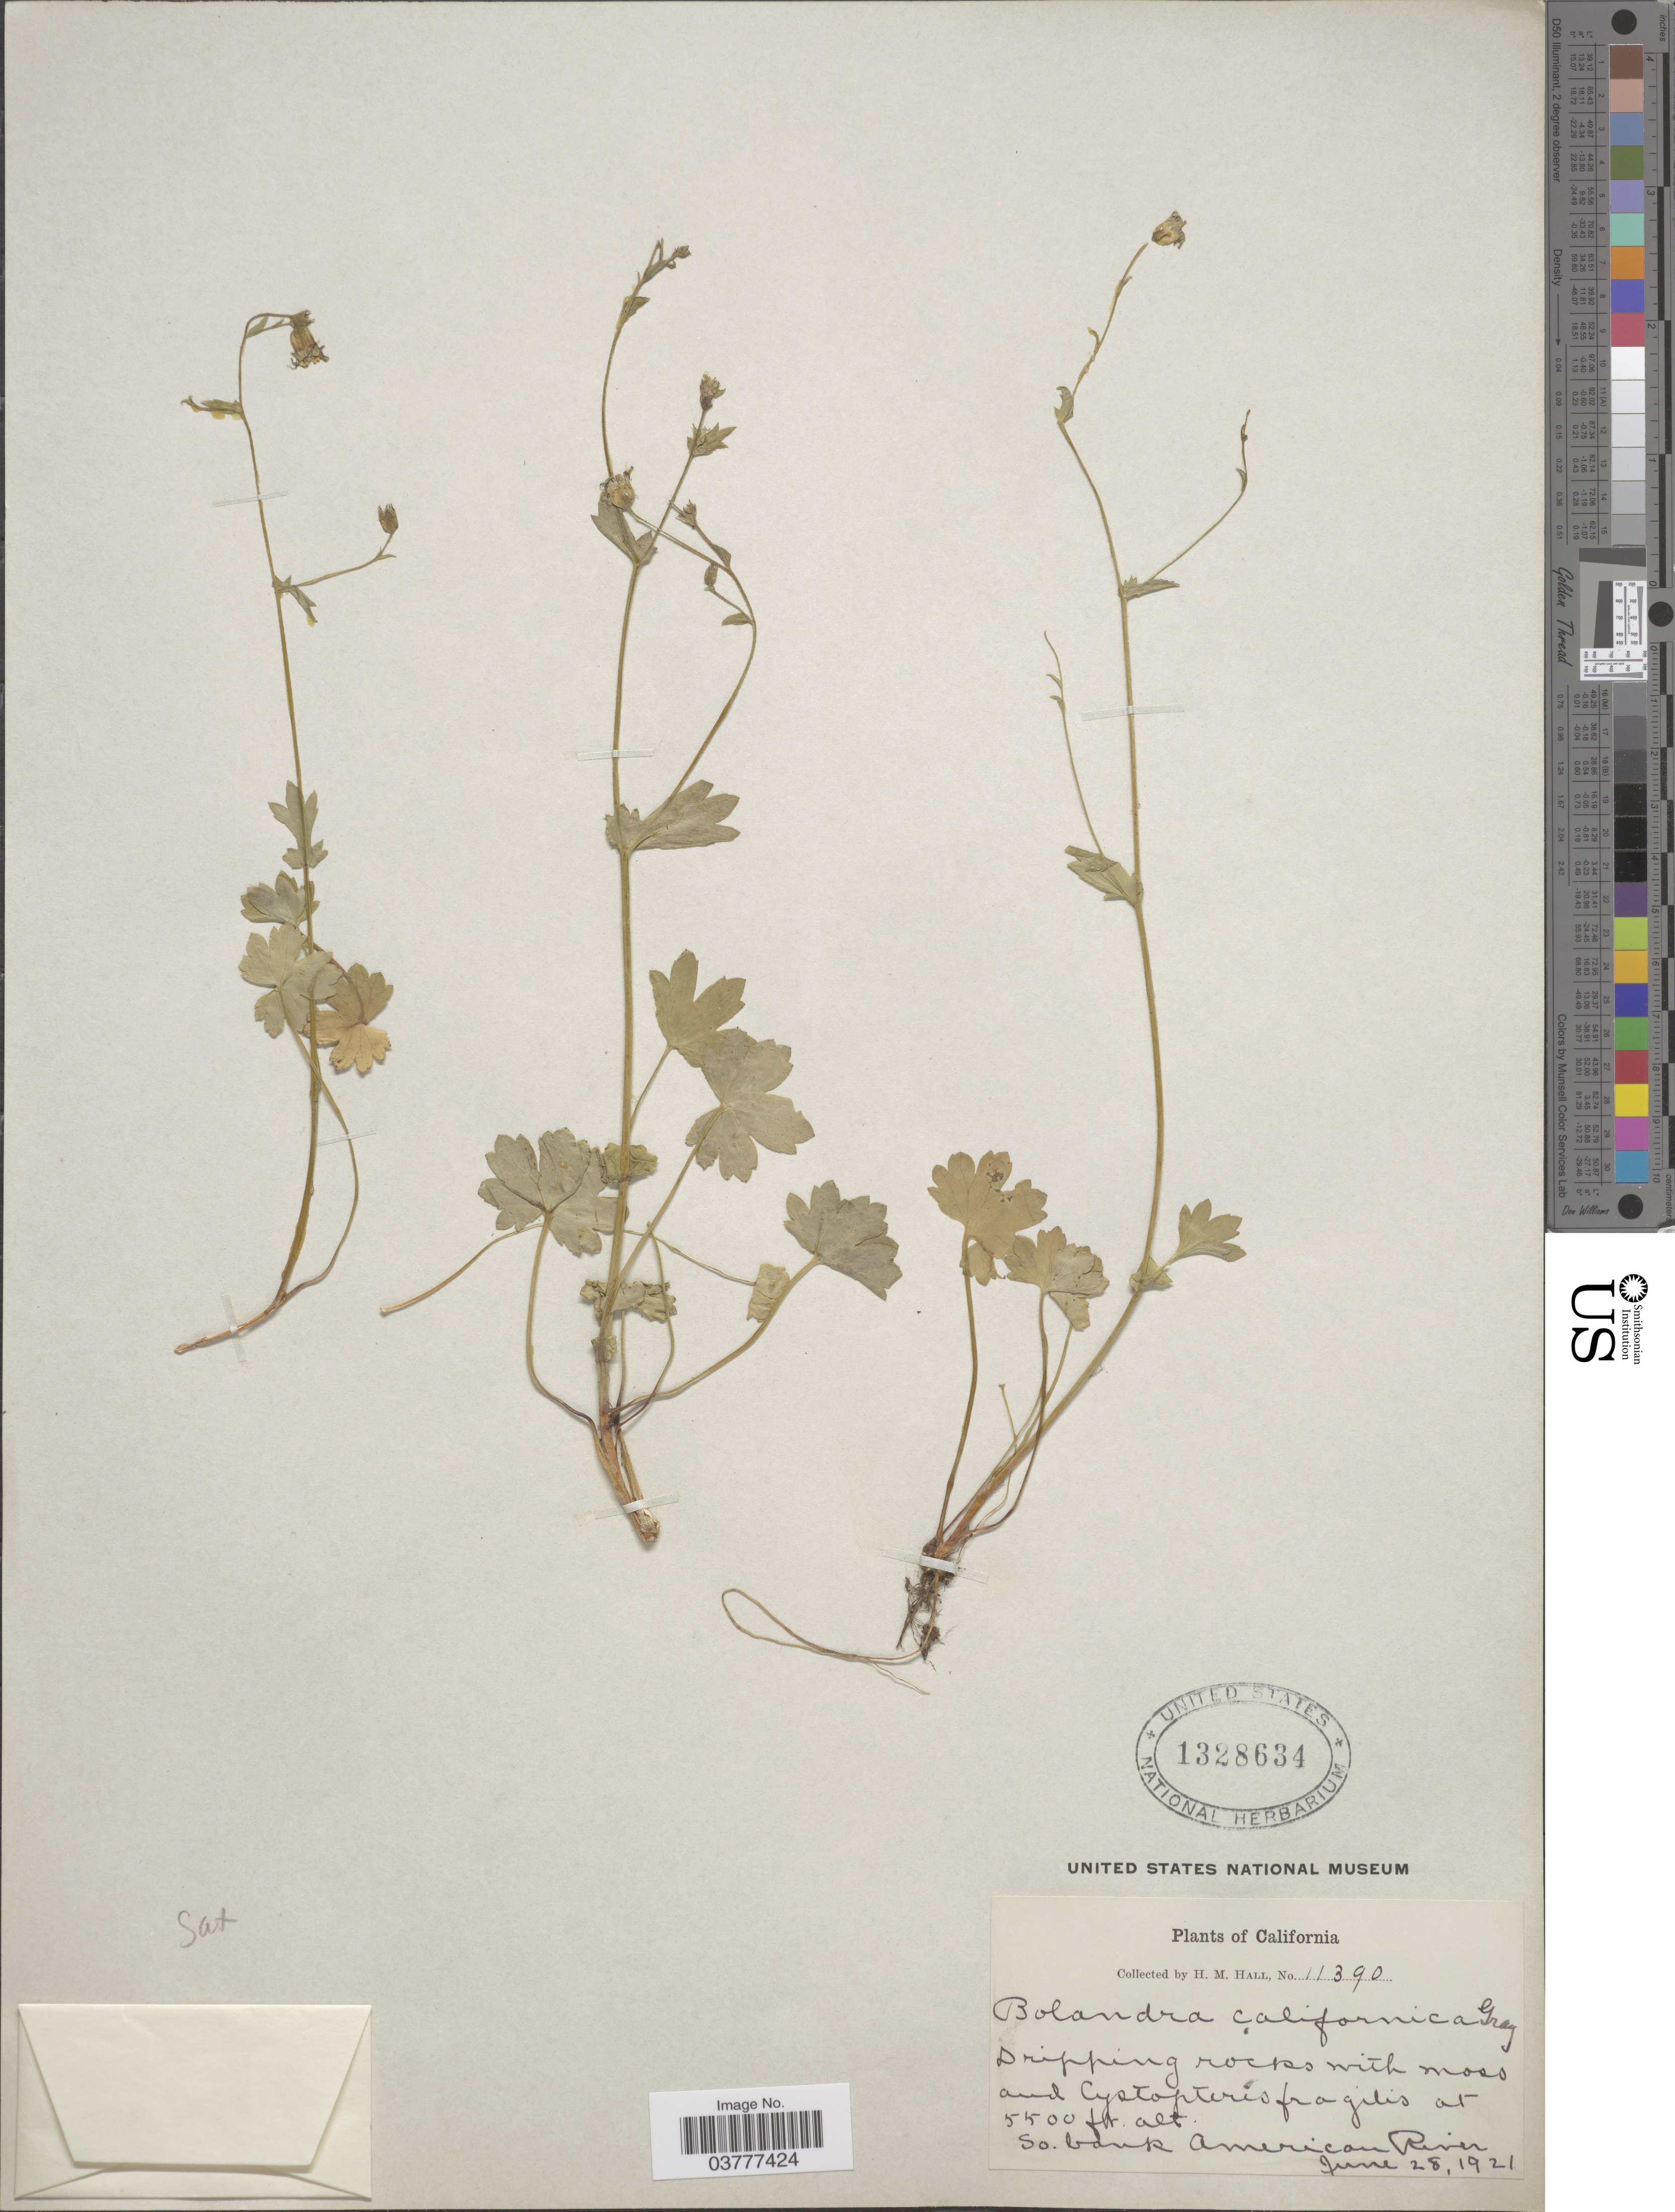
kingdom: Plantae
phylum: Tracheophyta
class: Magnoliopsida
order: Saxifragales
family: Saxifragaceae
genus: Bolandra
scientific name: Bolandra californica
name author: A. Gray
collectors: H. M. Hall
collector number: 11390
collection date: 1921-06-28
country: United States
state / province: California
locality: So. bank American River.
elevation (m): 1676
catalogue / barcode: US 1328634